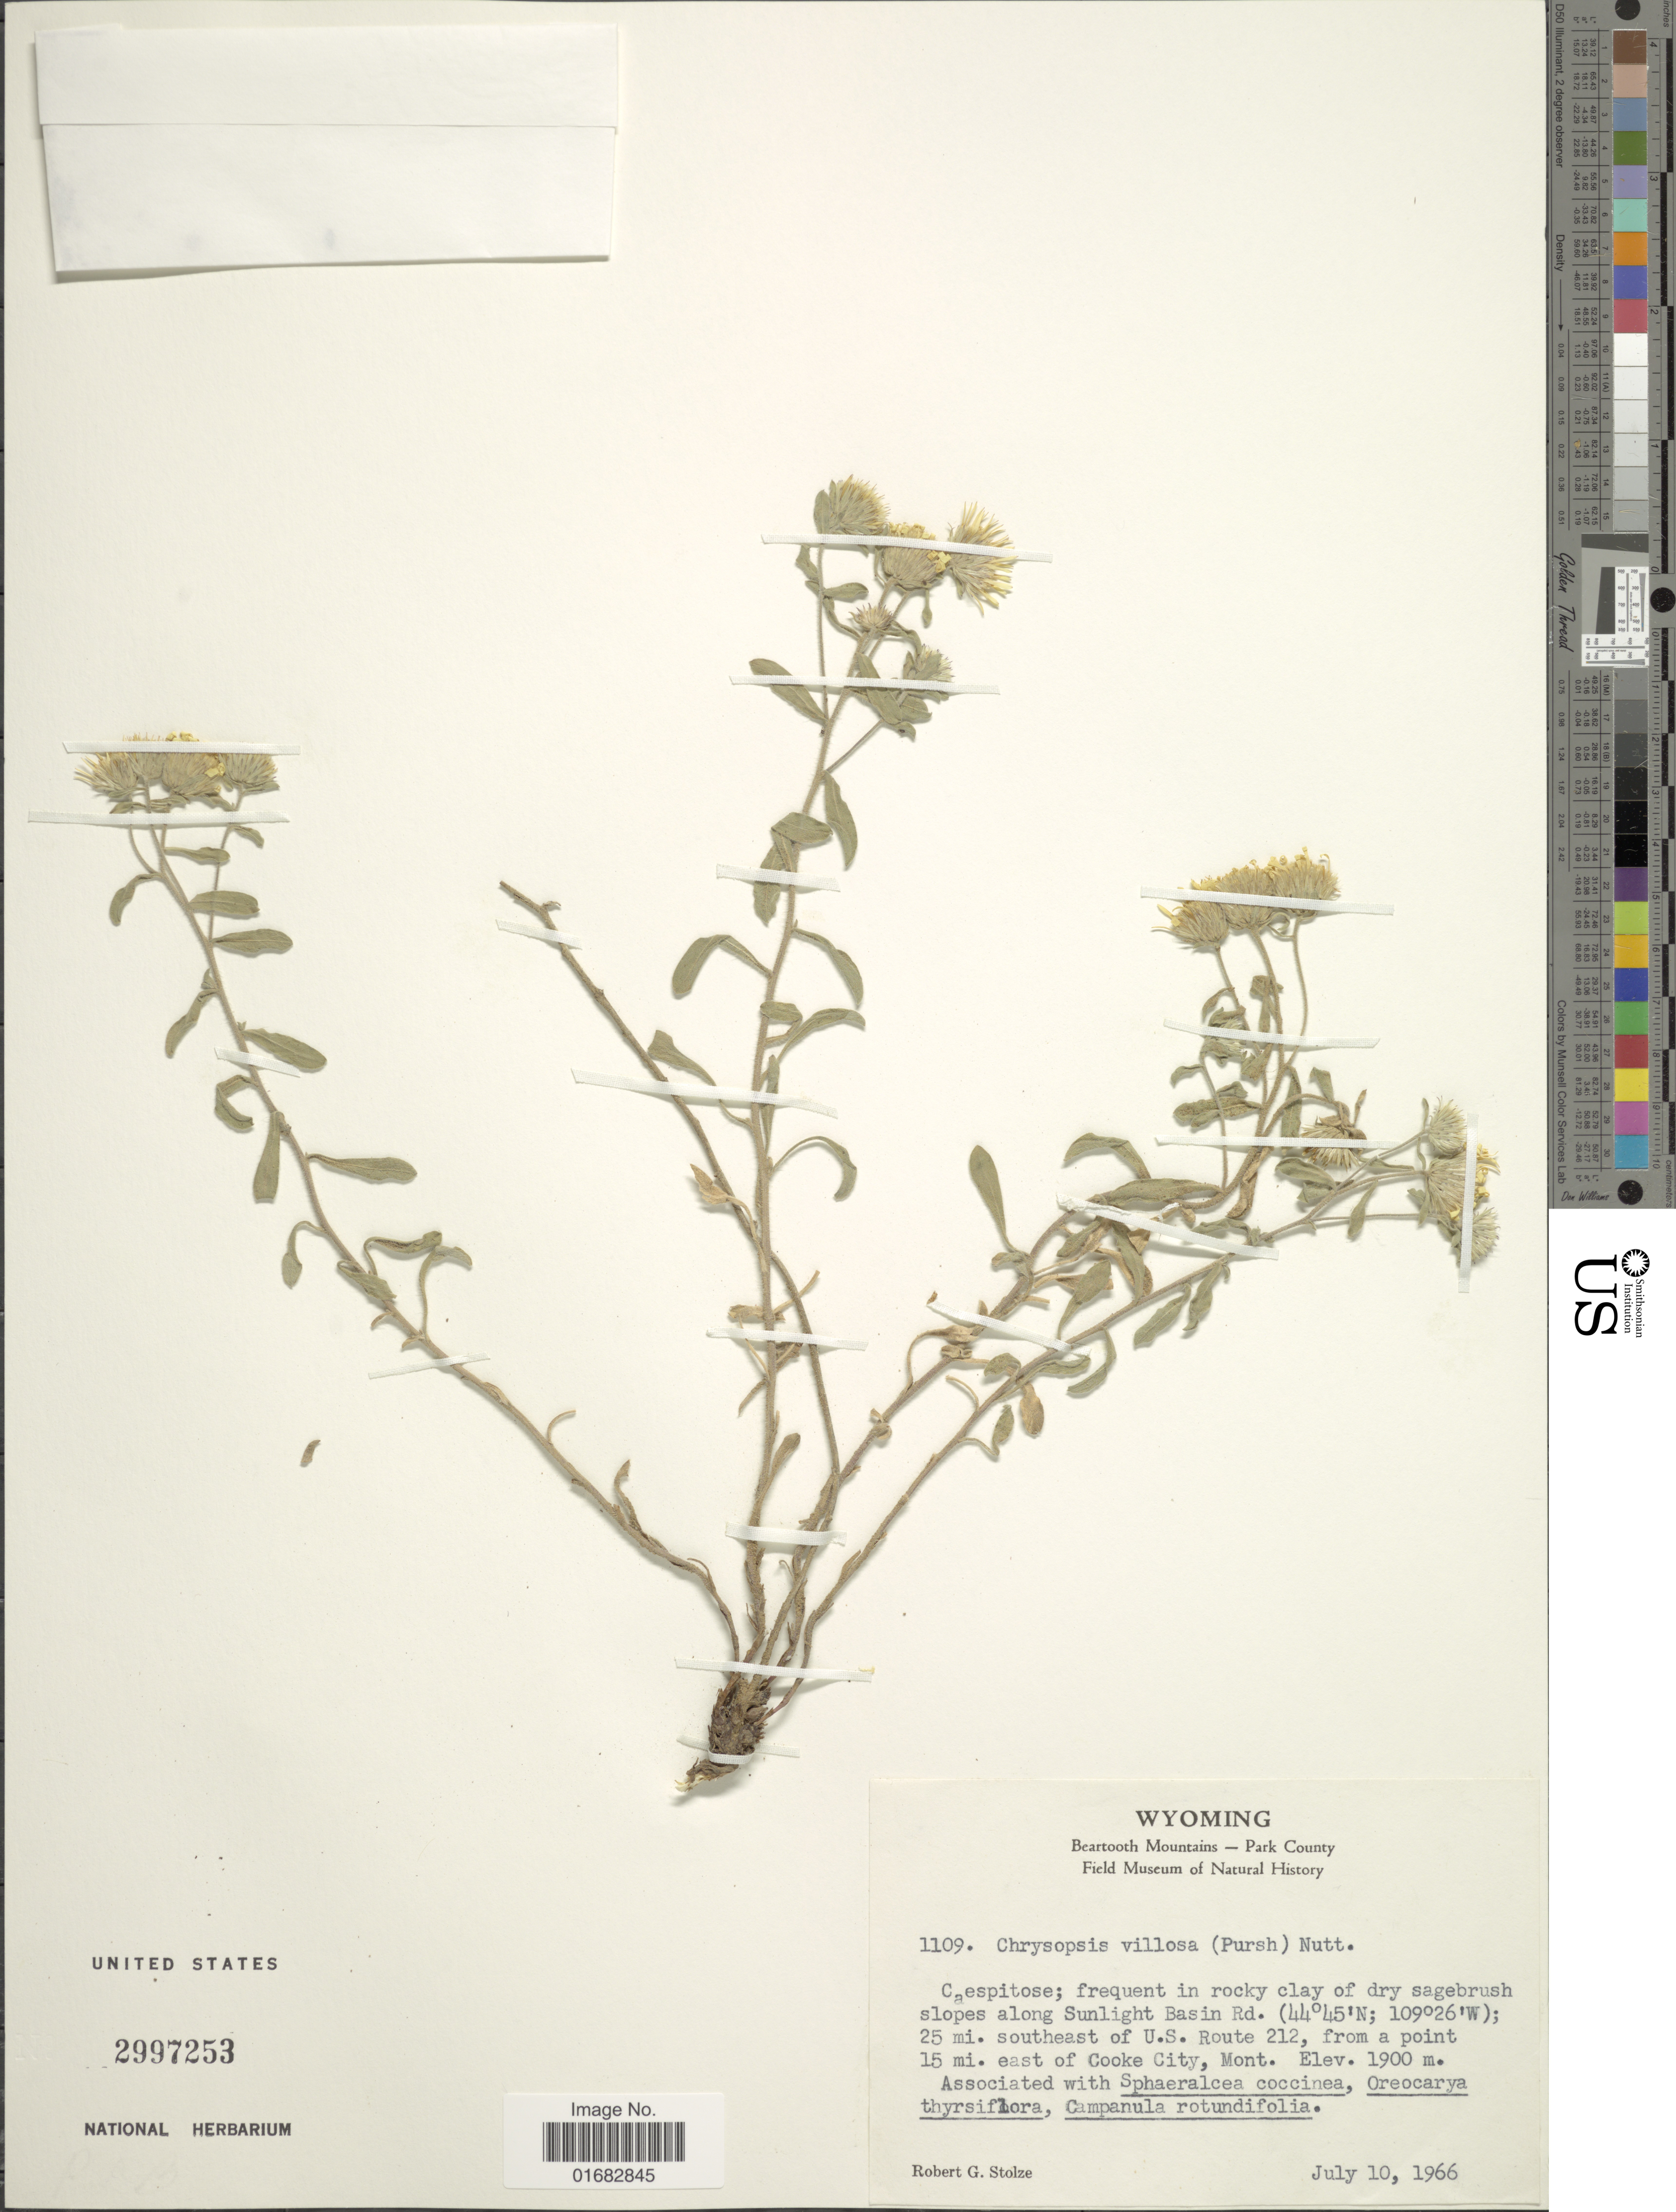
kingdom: Plantae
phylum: Tracheophyta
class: Magnoliopsida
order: Asterales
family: Asteraceae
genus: Heterotheca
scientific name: Heterotheca villosa var. hispida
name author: (Hook.) V.L. Harms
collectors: R. G. Stolze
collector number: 1109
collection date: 1966-07-10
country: United States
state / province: Wyoming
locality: Frequent in rocky clay of dry sagebrush slopes along Sunlight Basin Rd., 25 mi. southeast of U.S. Route 212, from a point 15 mi. east of Cooke City, Mont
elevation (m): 1900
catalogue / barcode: US 2997253